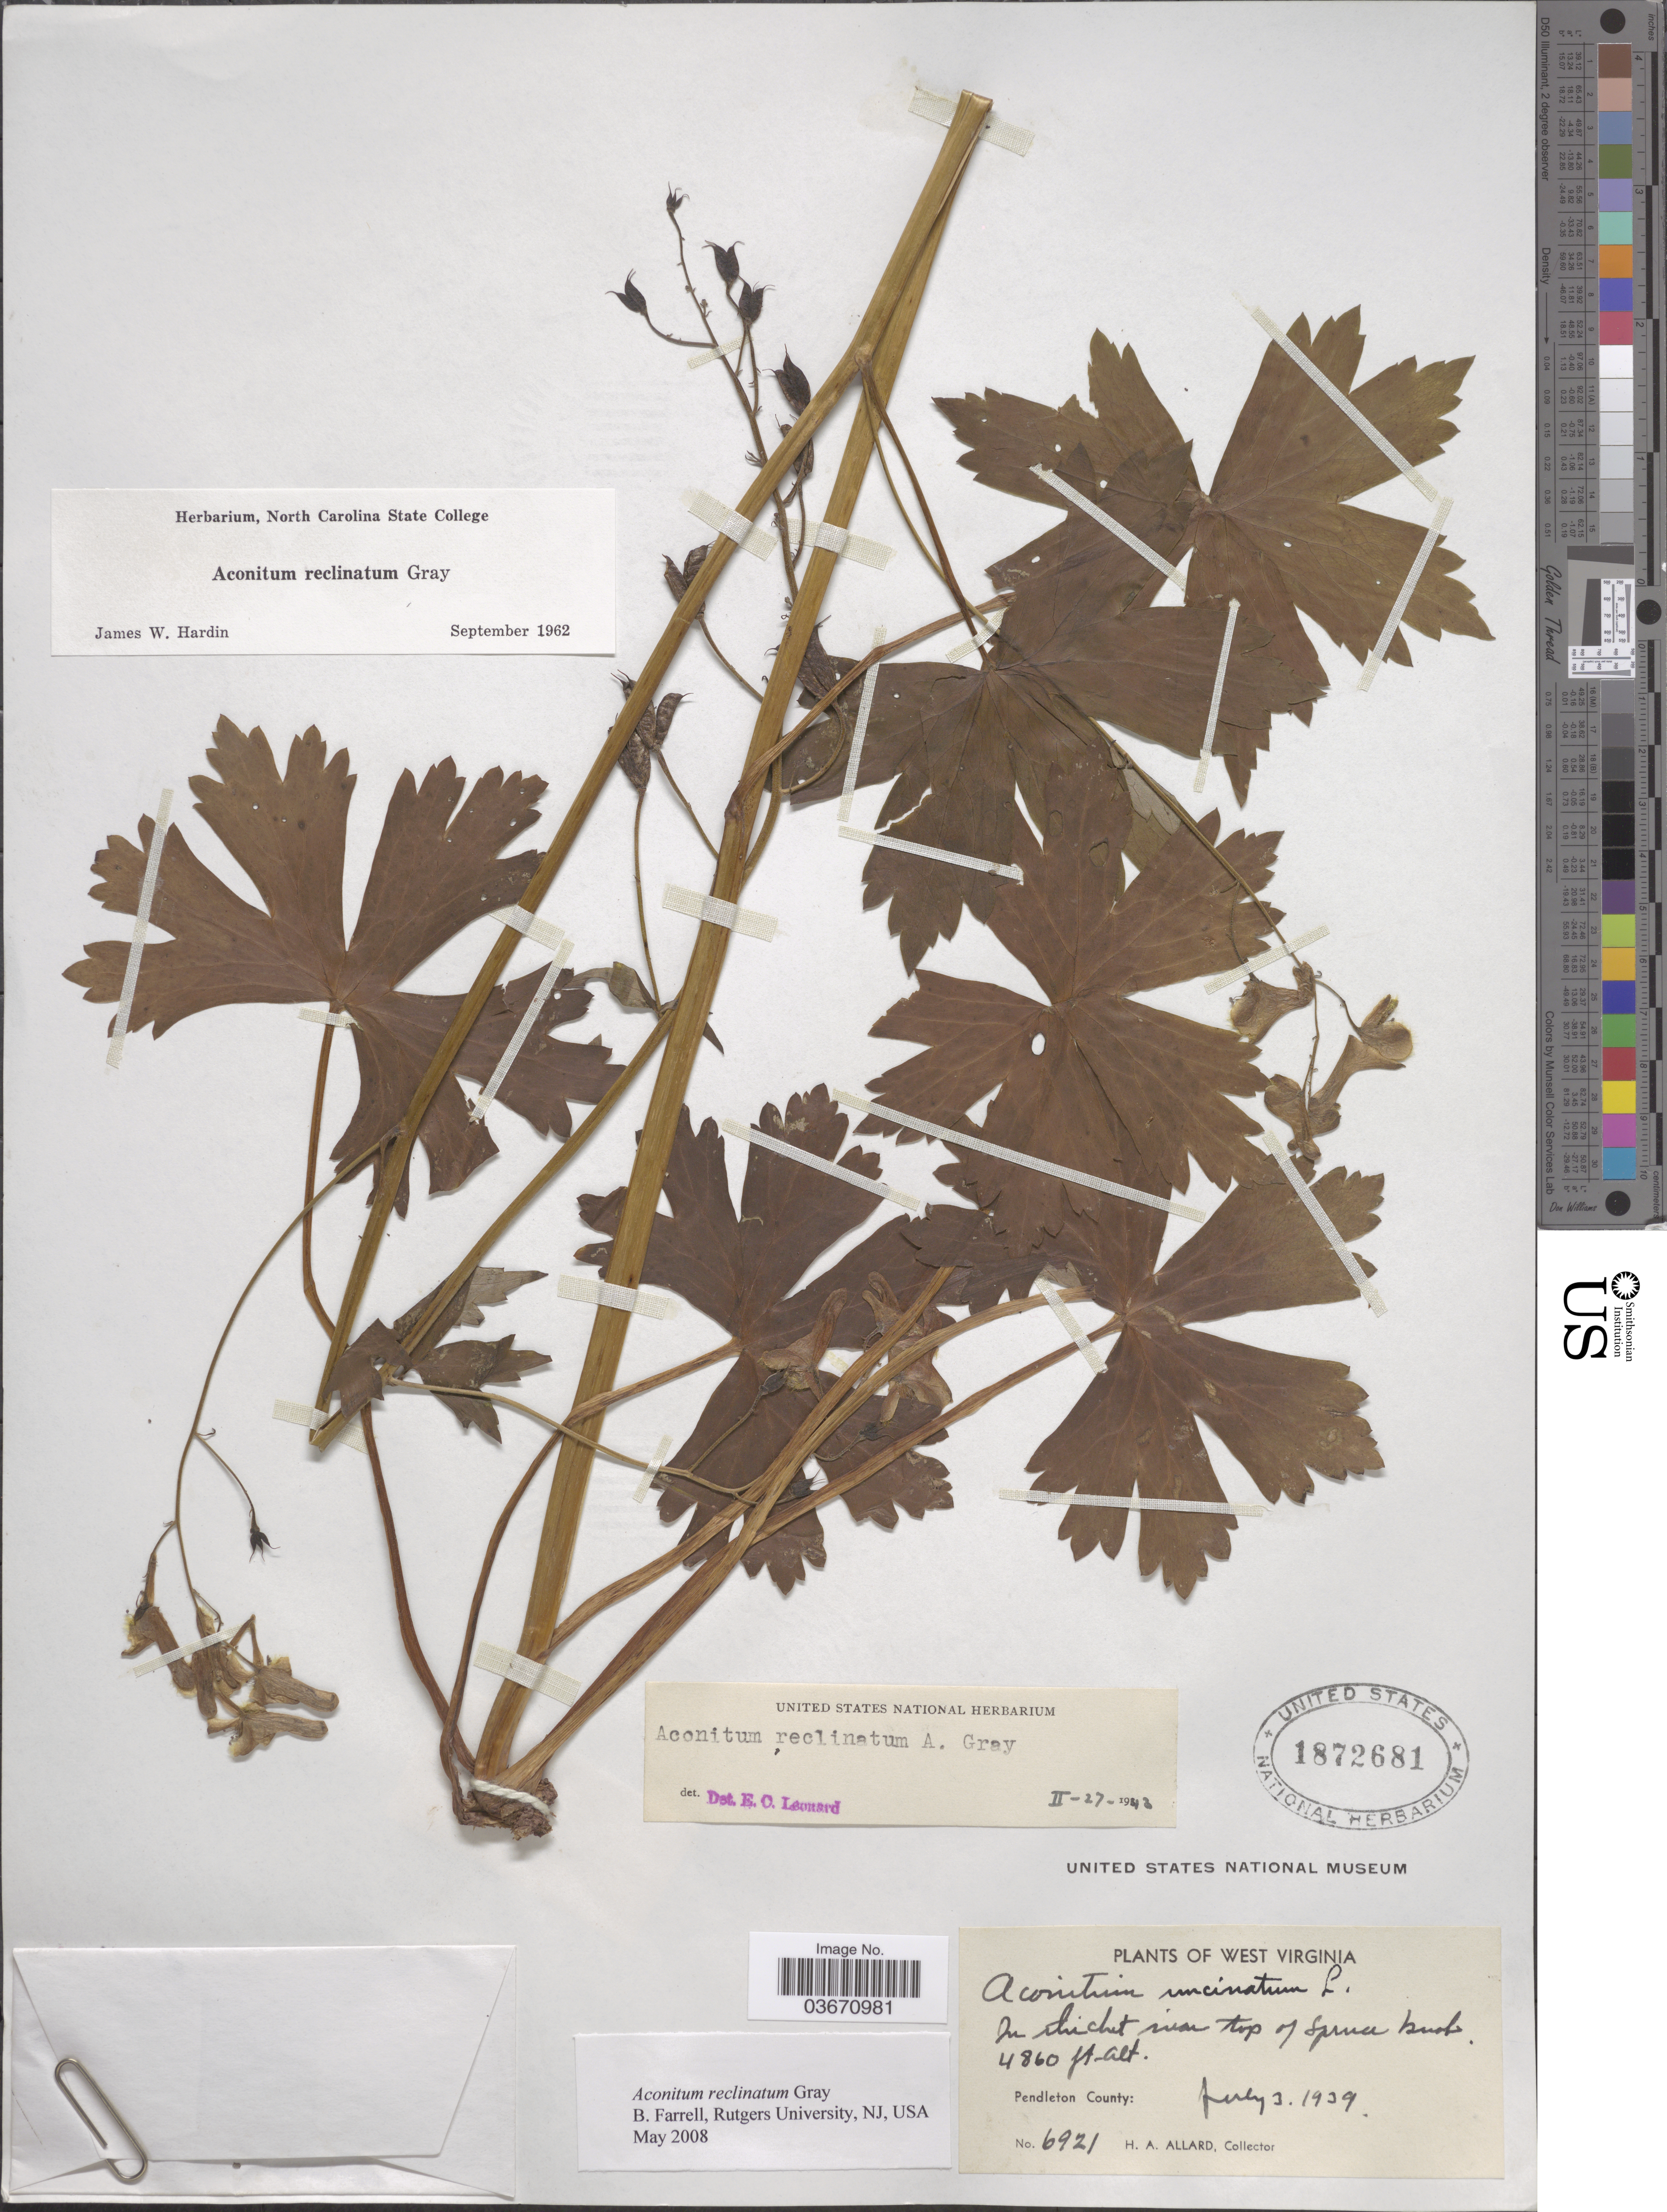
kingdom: Plantae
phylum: Tracheophyta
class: Magnoliopsida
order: Ranunculales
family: Ranunculaceae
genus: Aconitum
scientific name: Aconitum reclinatum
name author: A. Gray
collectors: H. A. Allard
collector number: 6921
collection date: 1939-07-03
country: United States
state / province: West Virginia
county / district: Pendleton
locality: Pendleton County.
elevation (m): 1481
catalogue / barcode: US 1872681